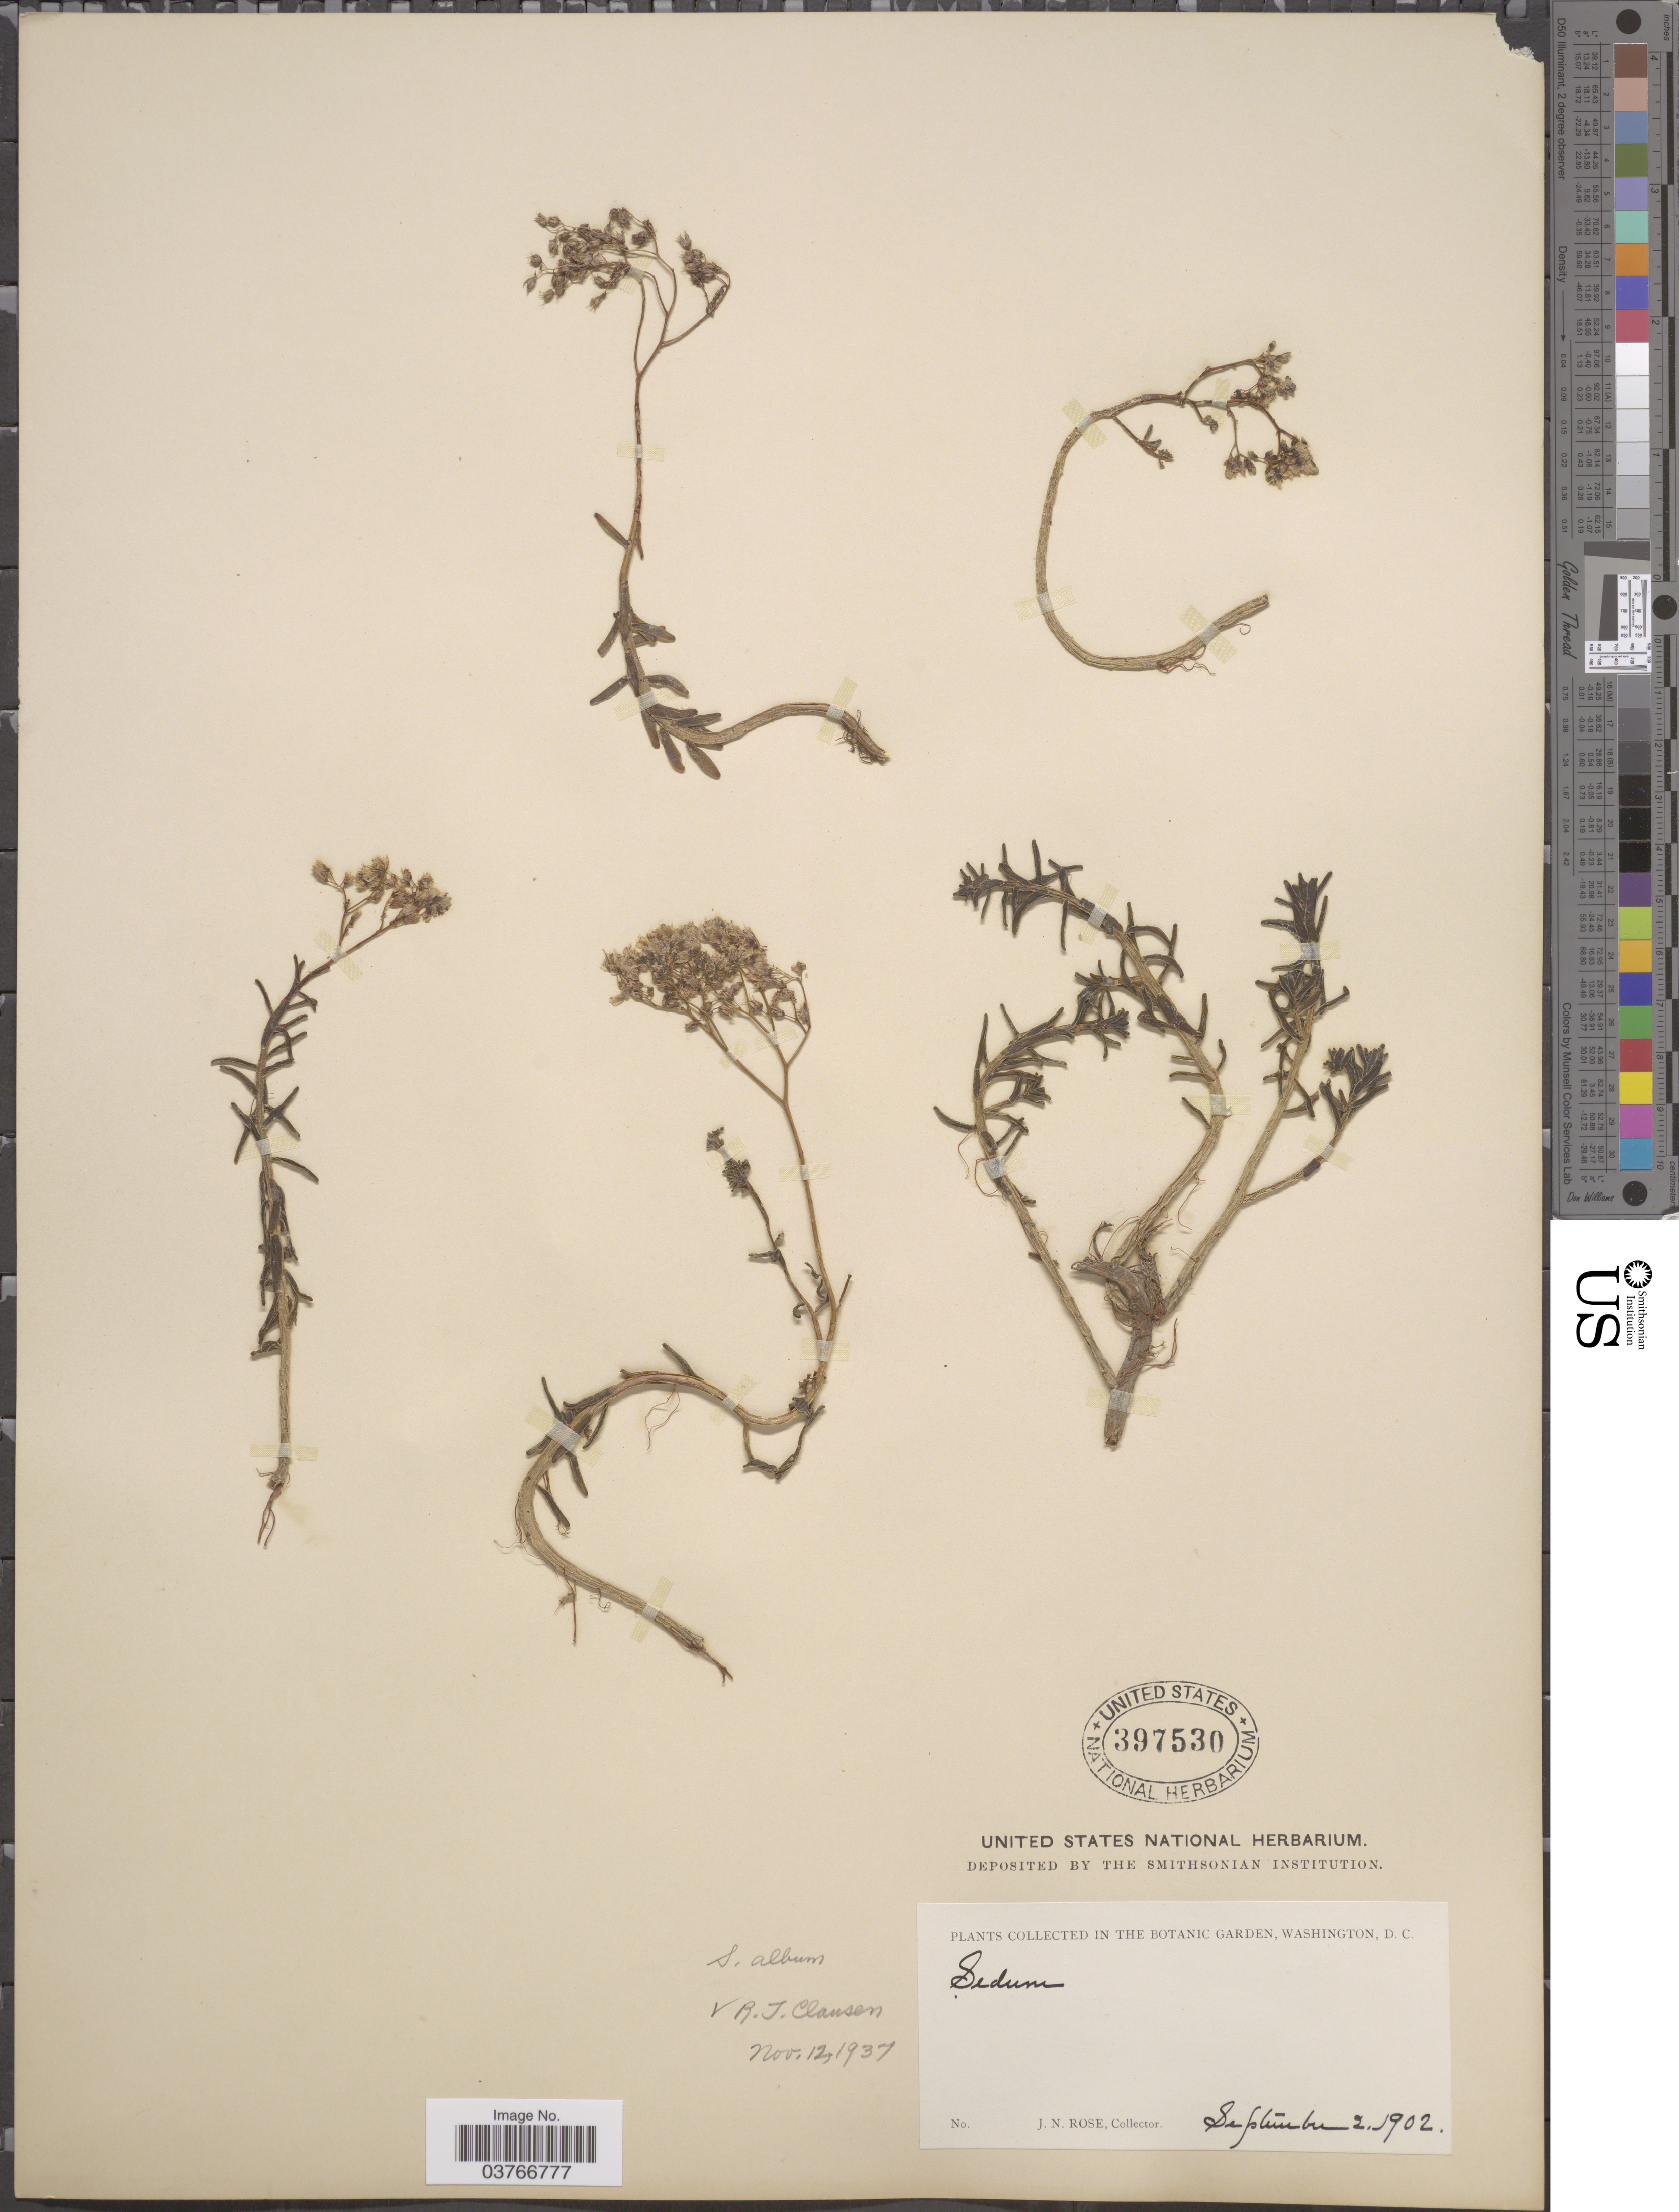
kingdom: Plantae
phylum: Tracheophyta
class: Magnoliopsida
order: Saxifragales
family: Crassulaceae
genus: Sedum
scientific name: Sedum album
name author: L.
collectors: J. N. Rose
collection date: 1902-09-02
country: United States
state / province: District of Columbia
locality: In the Botanic Garden, Washington D. C.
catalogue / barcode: US 397530